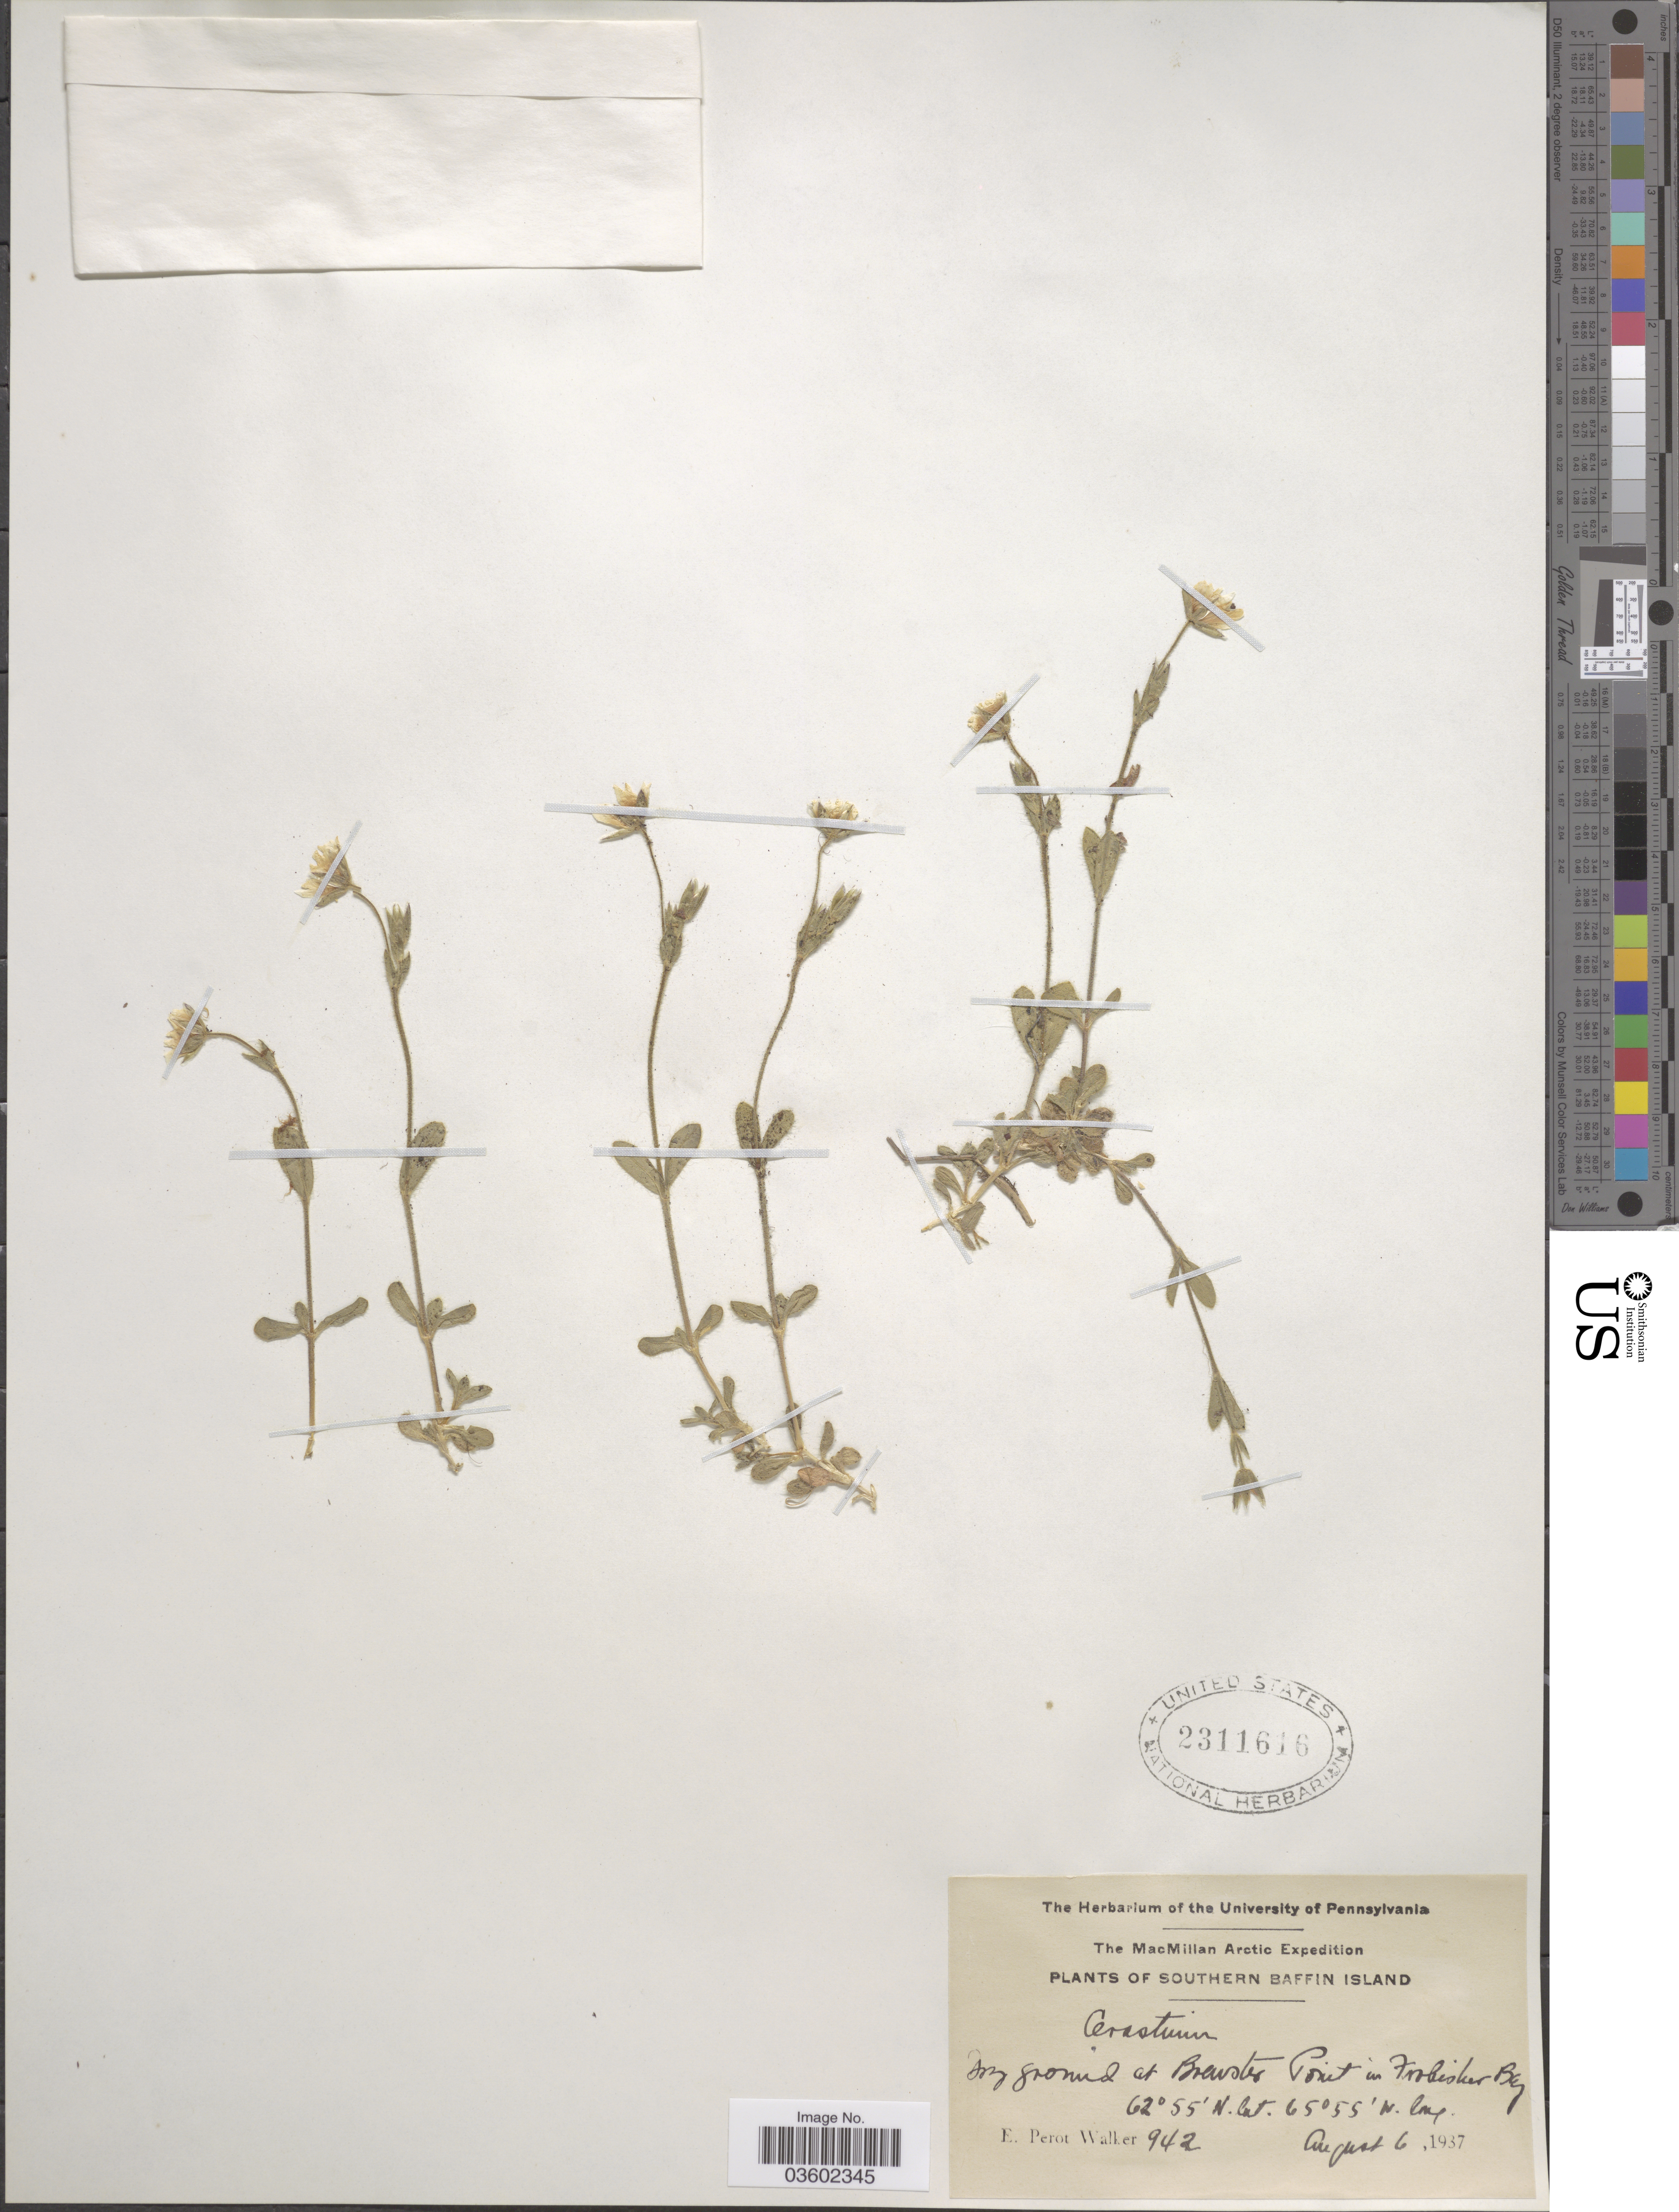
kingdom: Plantae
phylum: Tracheophyta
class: Magnoliopsida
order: Caryophyllales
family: Caryophyllaceae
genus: Cerastium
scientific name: Cerastium sp.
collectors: E. Walker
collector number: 942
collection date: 1937-08-06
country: Canada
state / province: Nunavut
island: Baffin Island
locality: Arctic. Southern Baffin Island. Brewster Point in Frobisher Bay.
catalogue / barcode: US 2311616